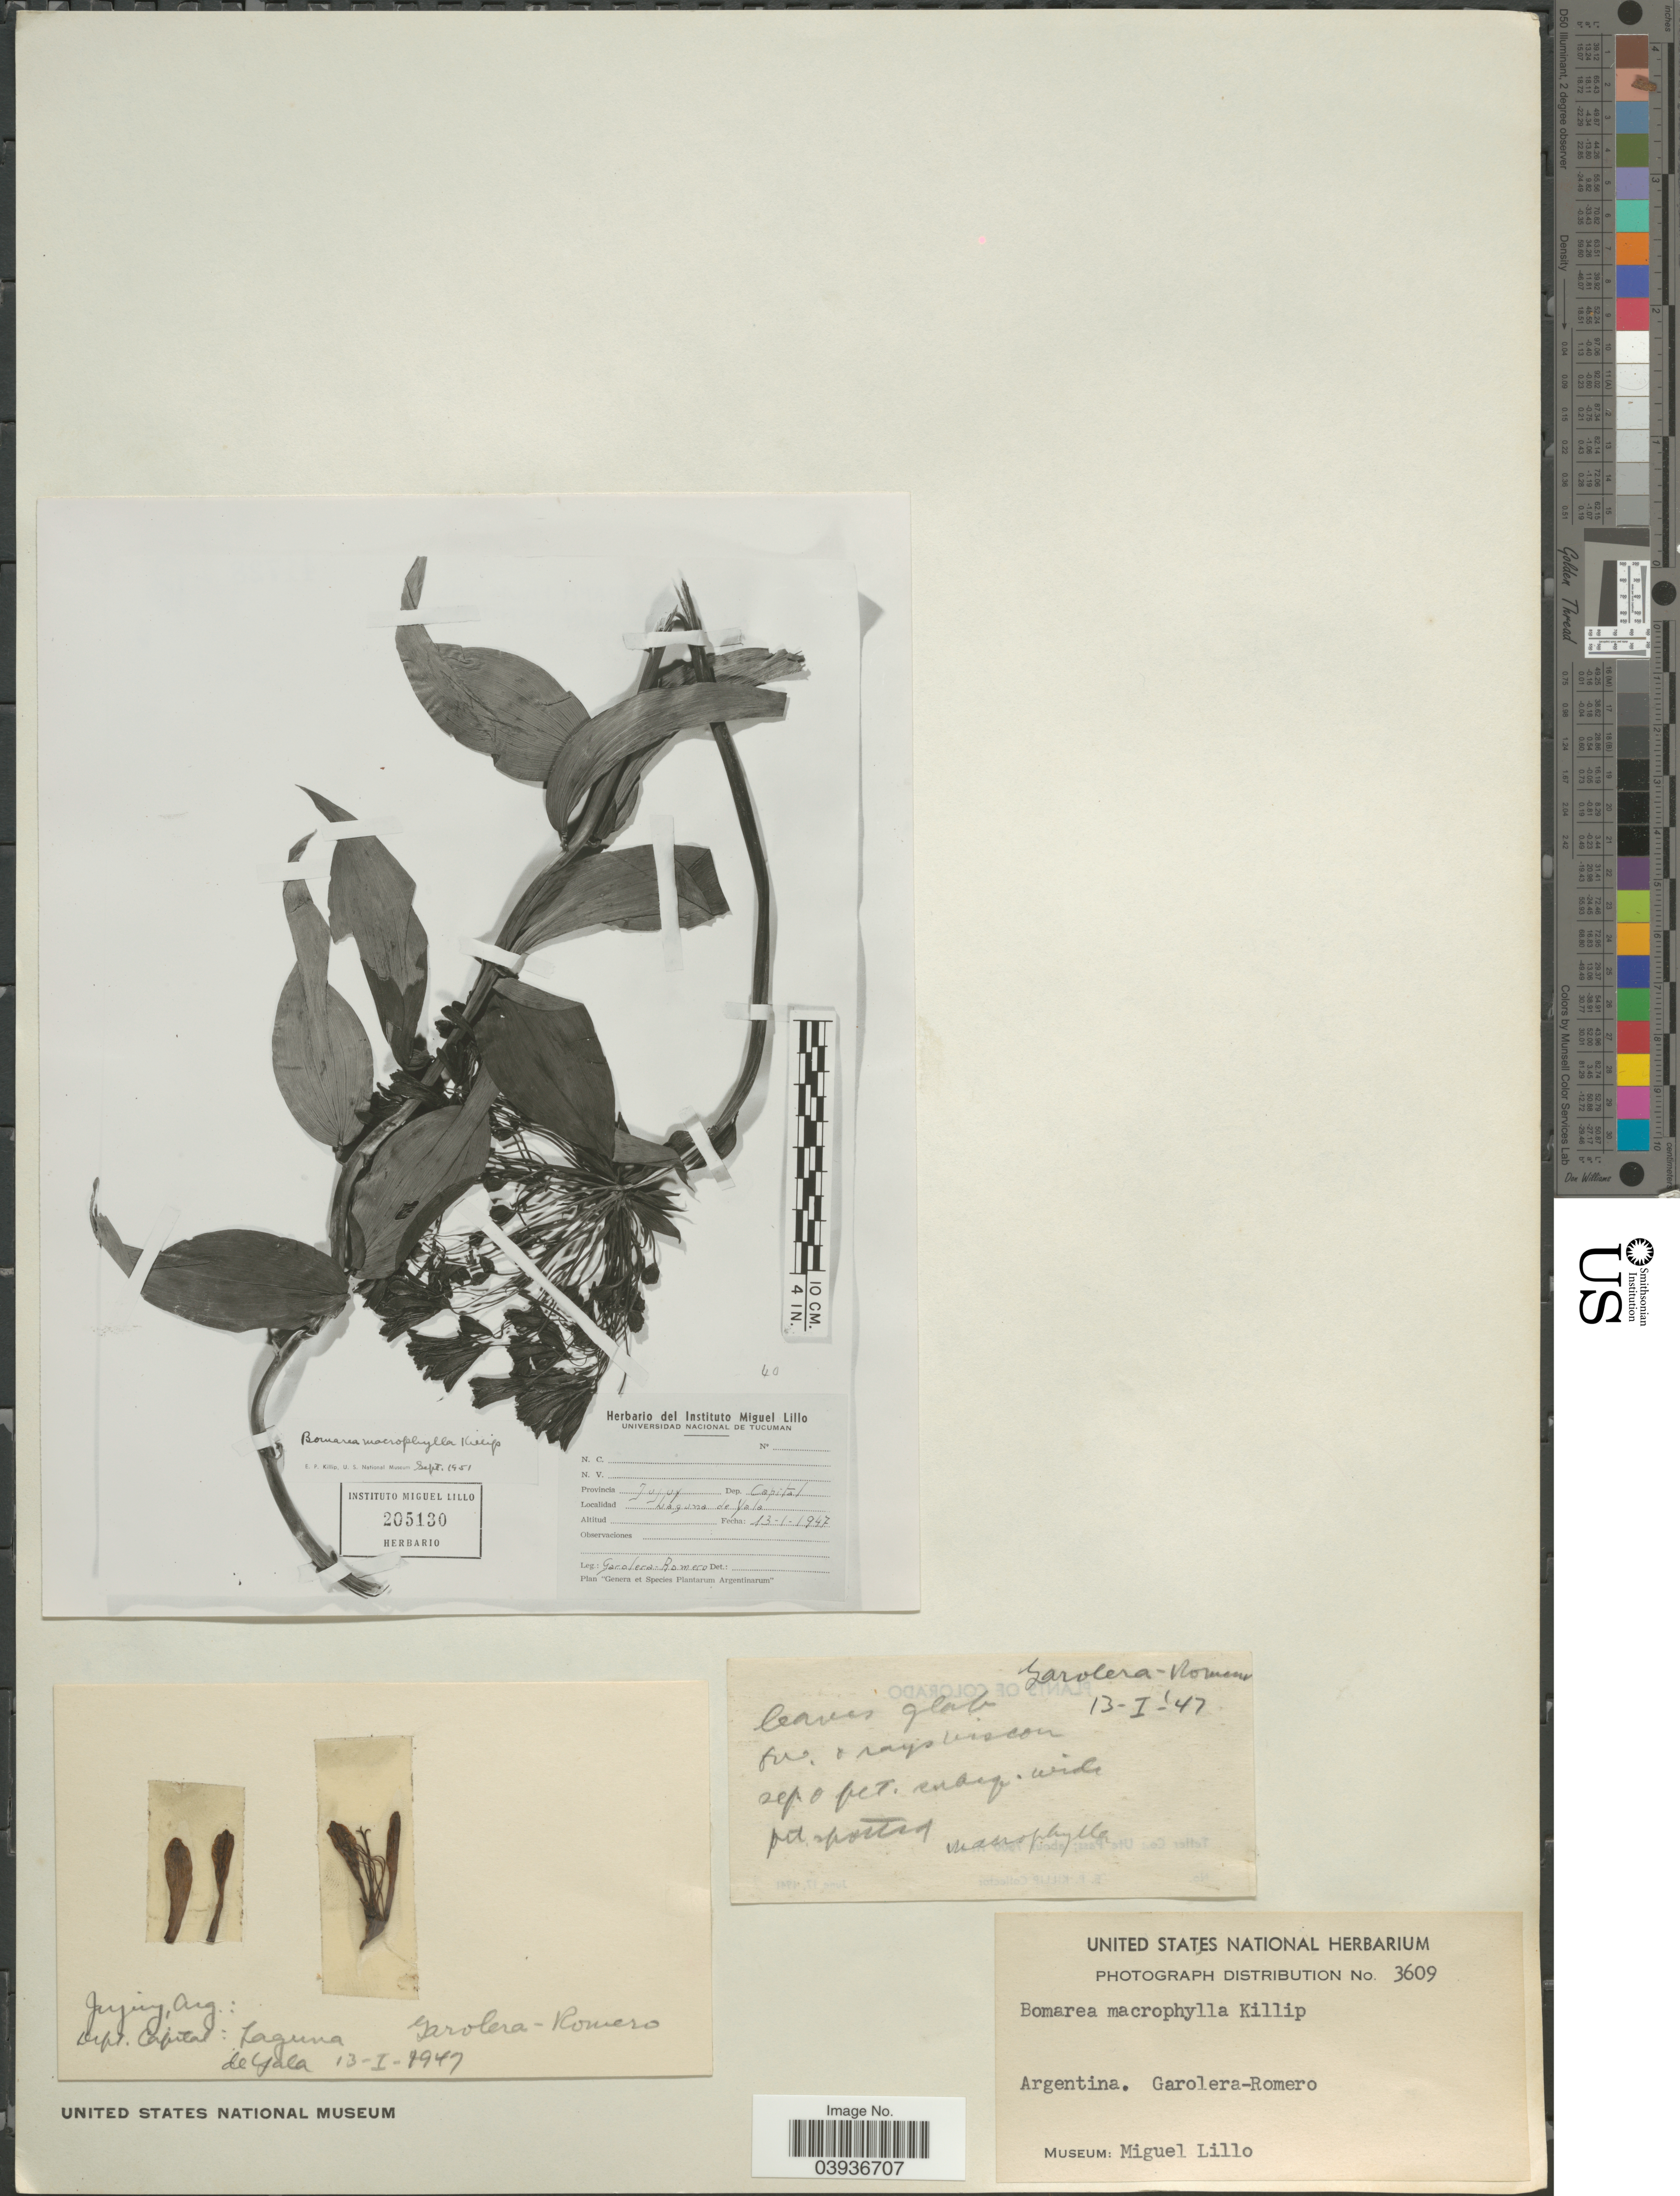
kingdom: Plantae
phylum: Tracheophyta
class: Liliopsida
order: Liliales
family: Alstroemeriaceae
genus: Bomarea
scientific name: Bomarea ovata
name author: (Cav.) Mirb.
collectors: A. Garolera-R.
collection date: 1947-01-13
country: Argentina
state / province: Jujuy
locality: Dep. Capital. Laguna de Yala.